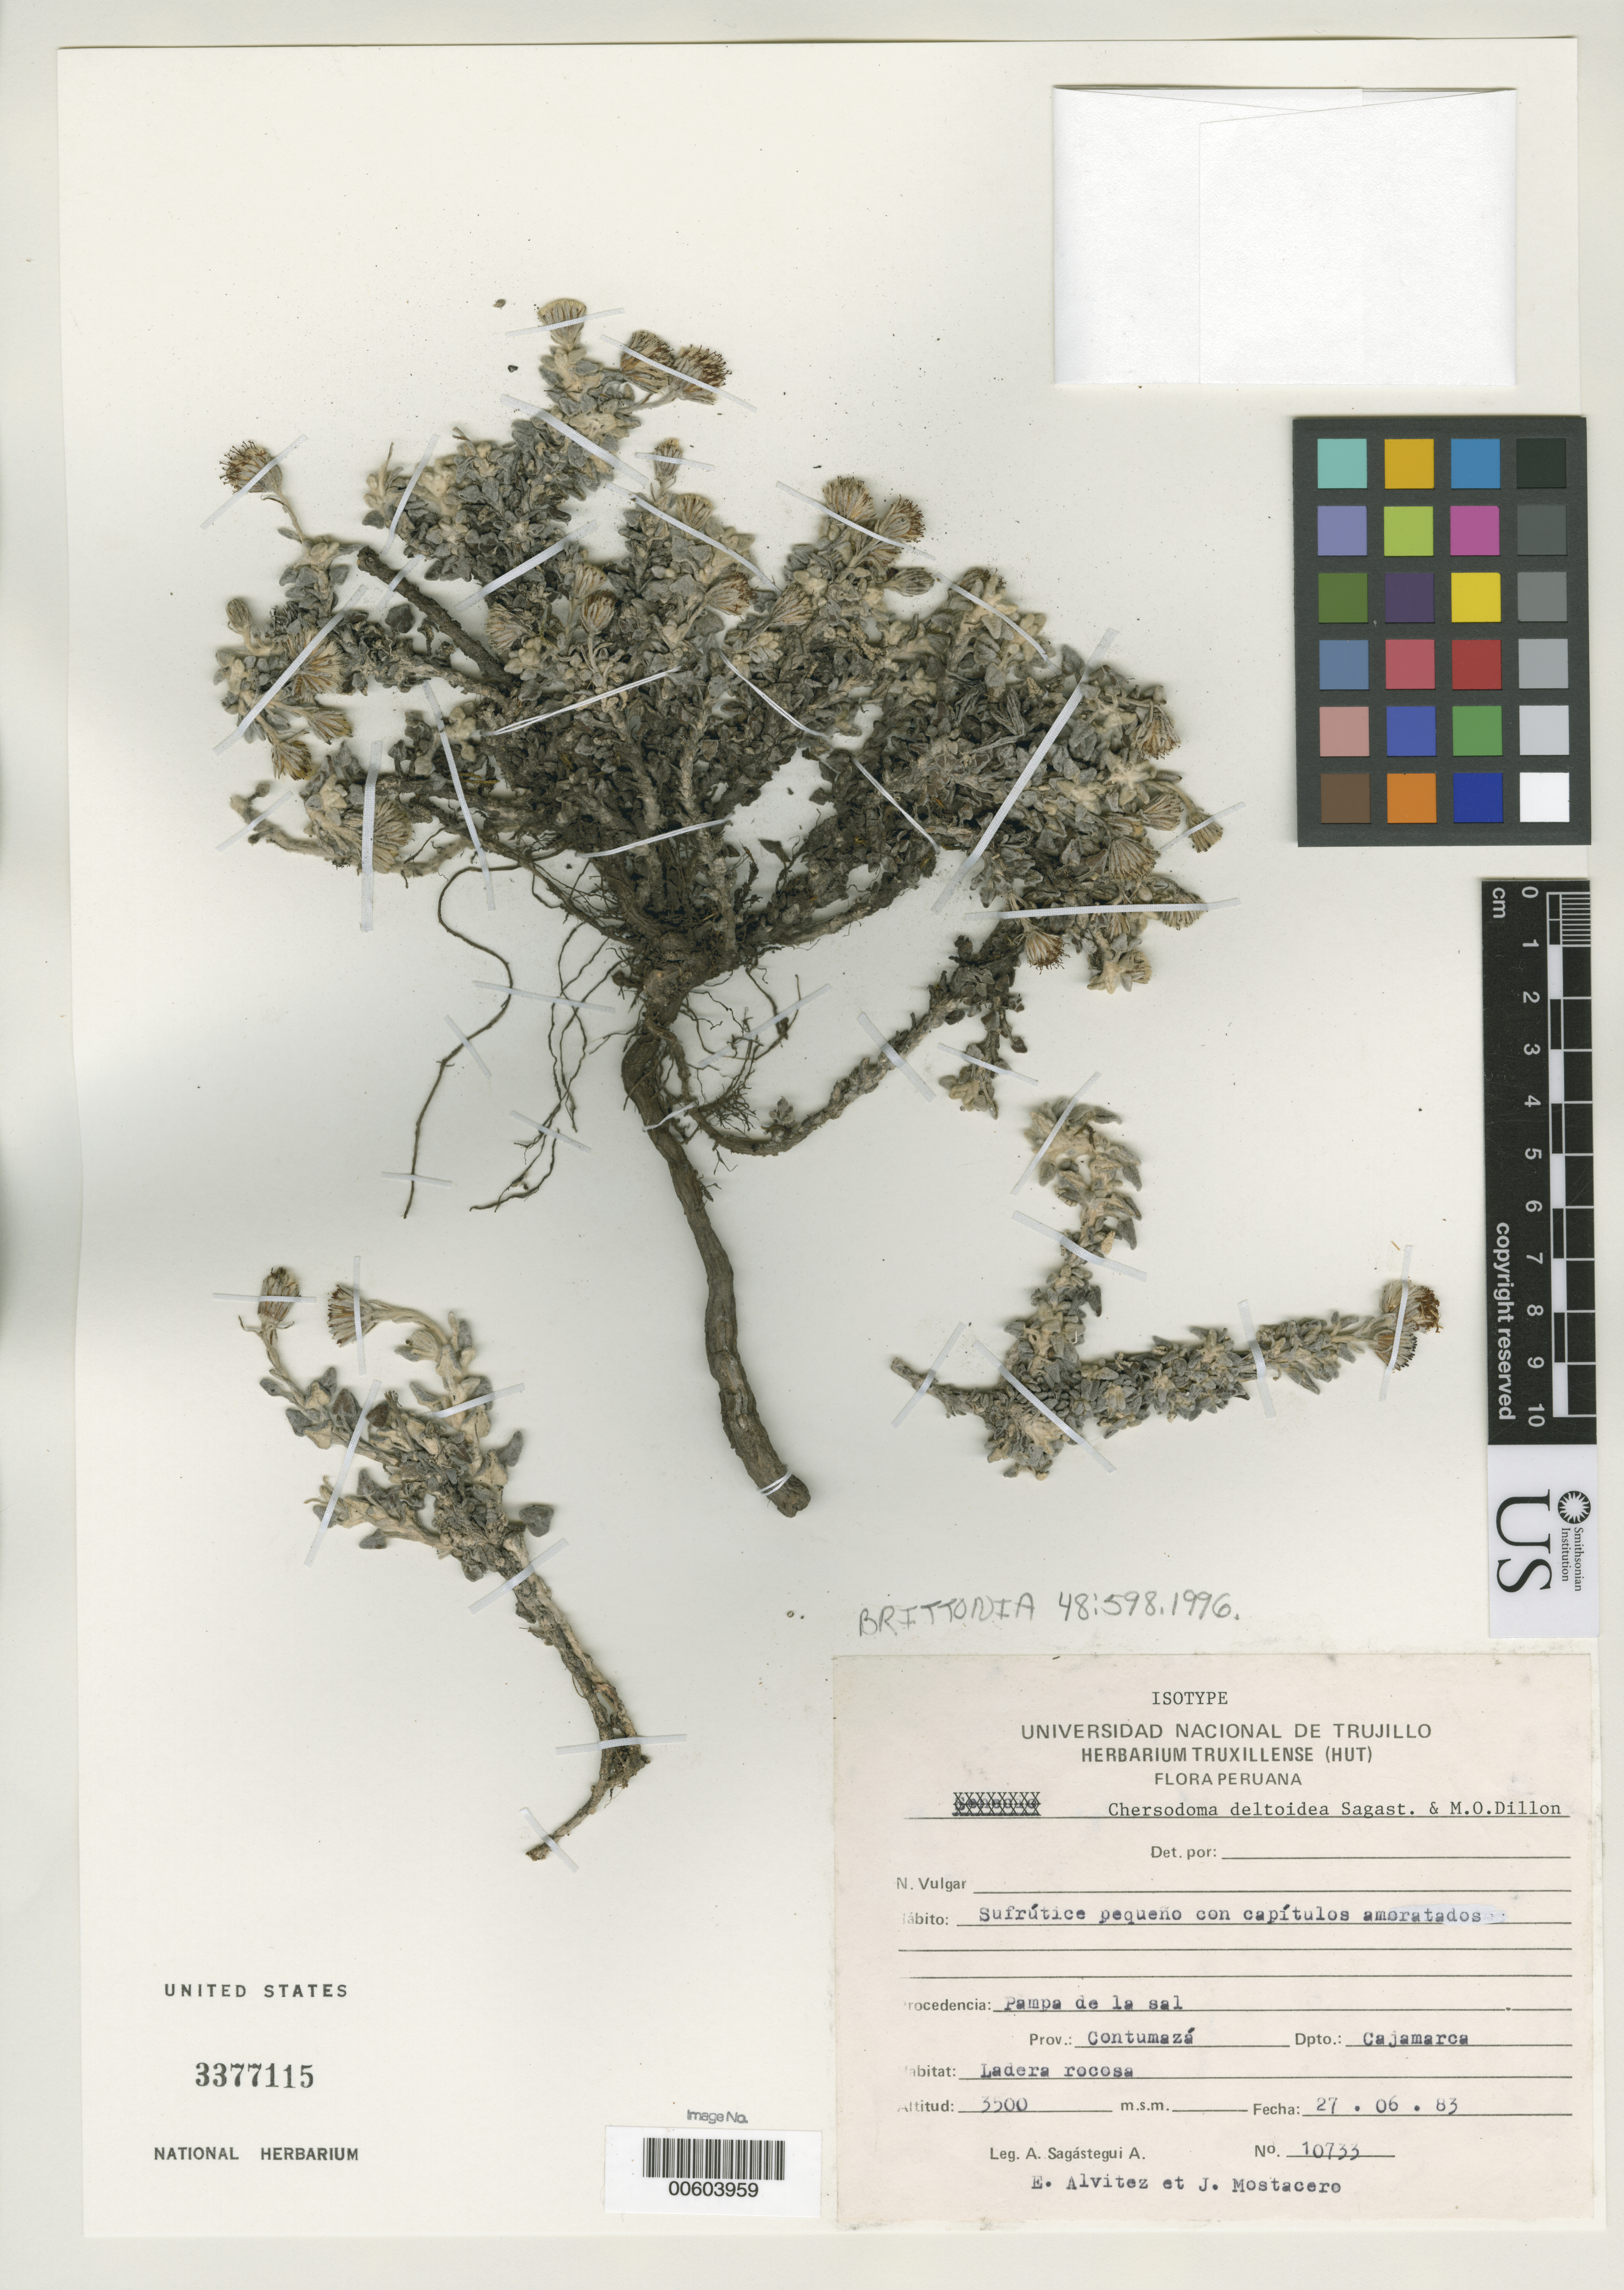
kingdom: Plantae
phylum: Tracheophyta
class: Magnoliopsida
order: Asterales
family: Asteraceae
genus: Chersodoma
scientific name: Chersodoma deltoidea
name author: Sagást. & M.O. Dillon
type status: Isotype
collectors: E. Alvitez I. & J. Mostacero L.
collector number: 10733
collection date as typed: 27 Jun 1983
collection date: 1983-06-27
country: Peru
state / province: Cajamarca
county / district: Contumazá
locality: Pampa de la Sal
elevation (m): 3500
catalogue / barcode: US 3377115